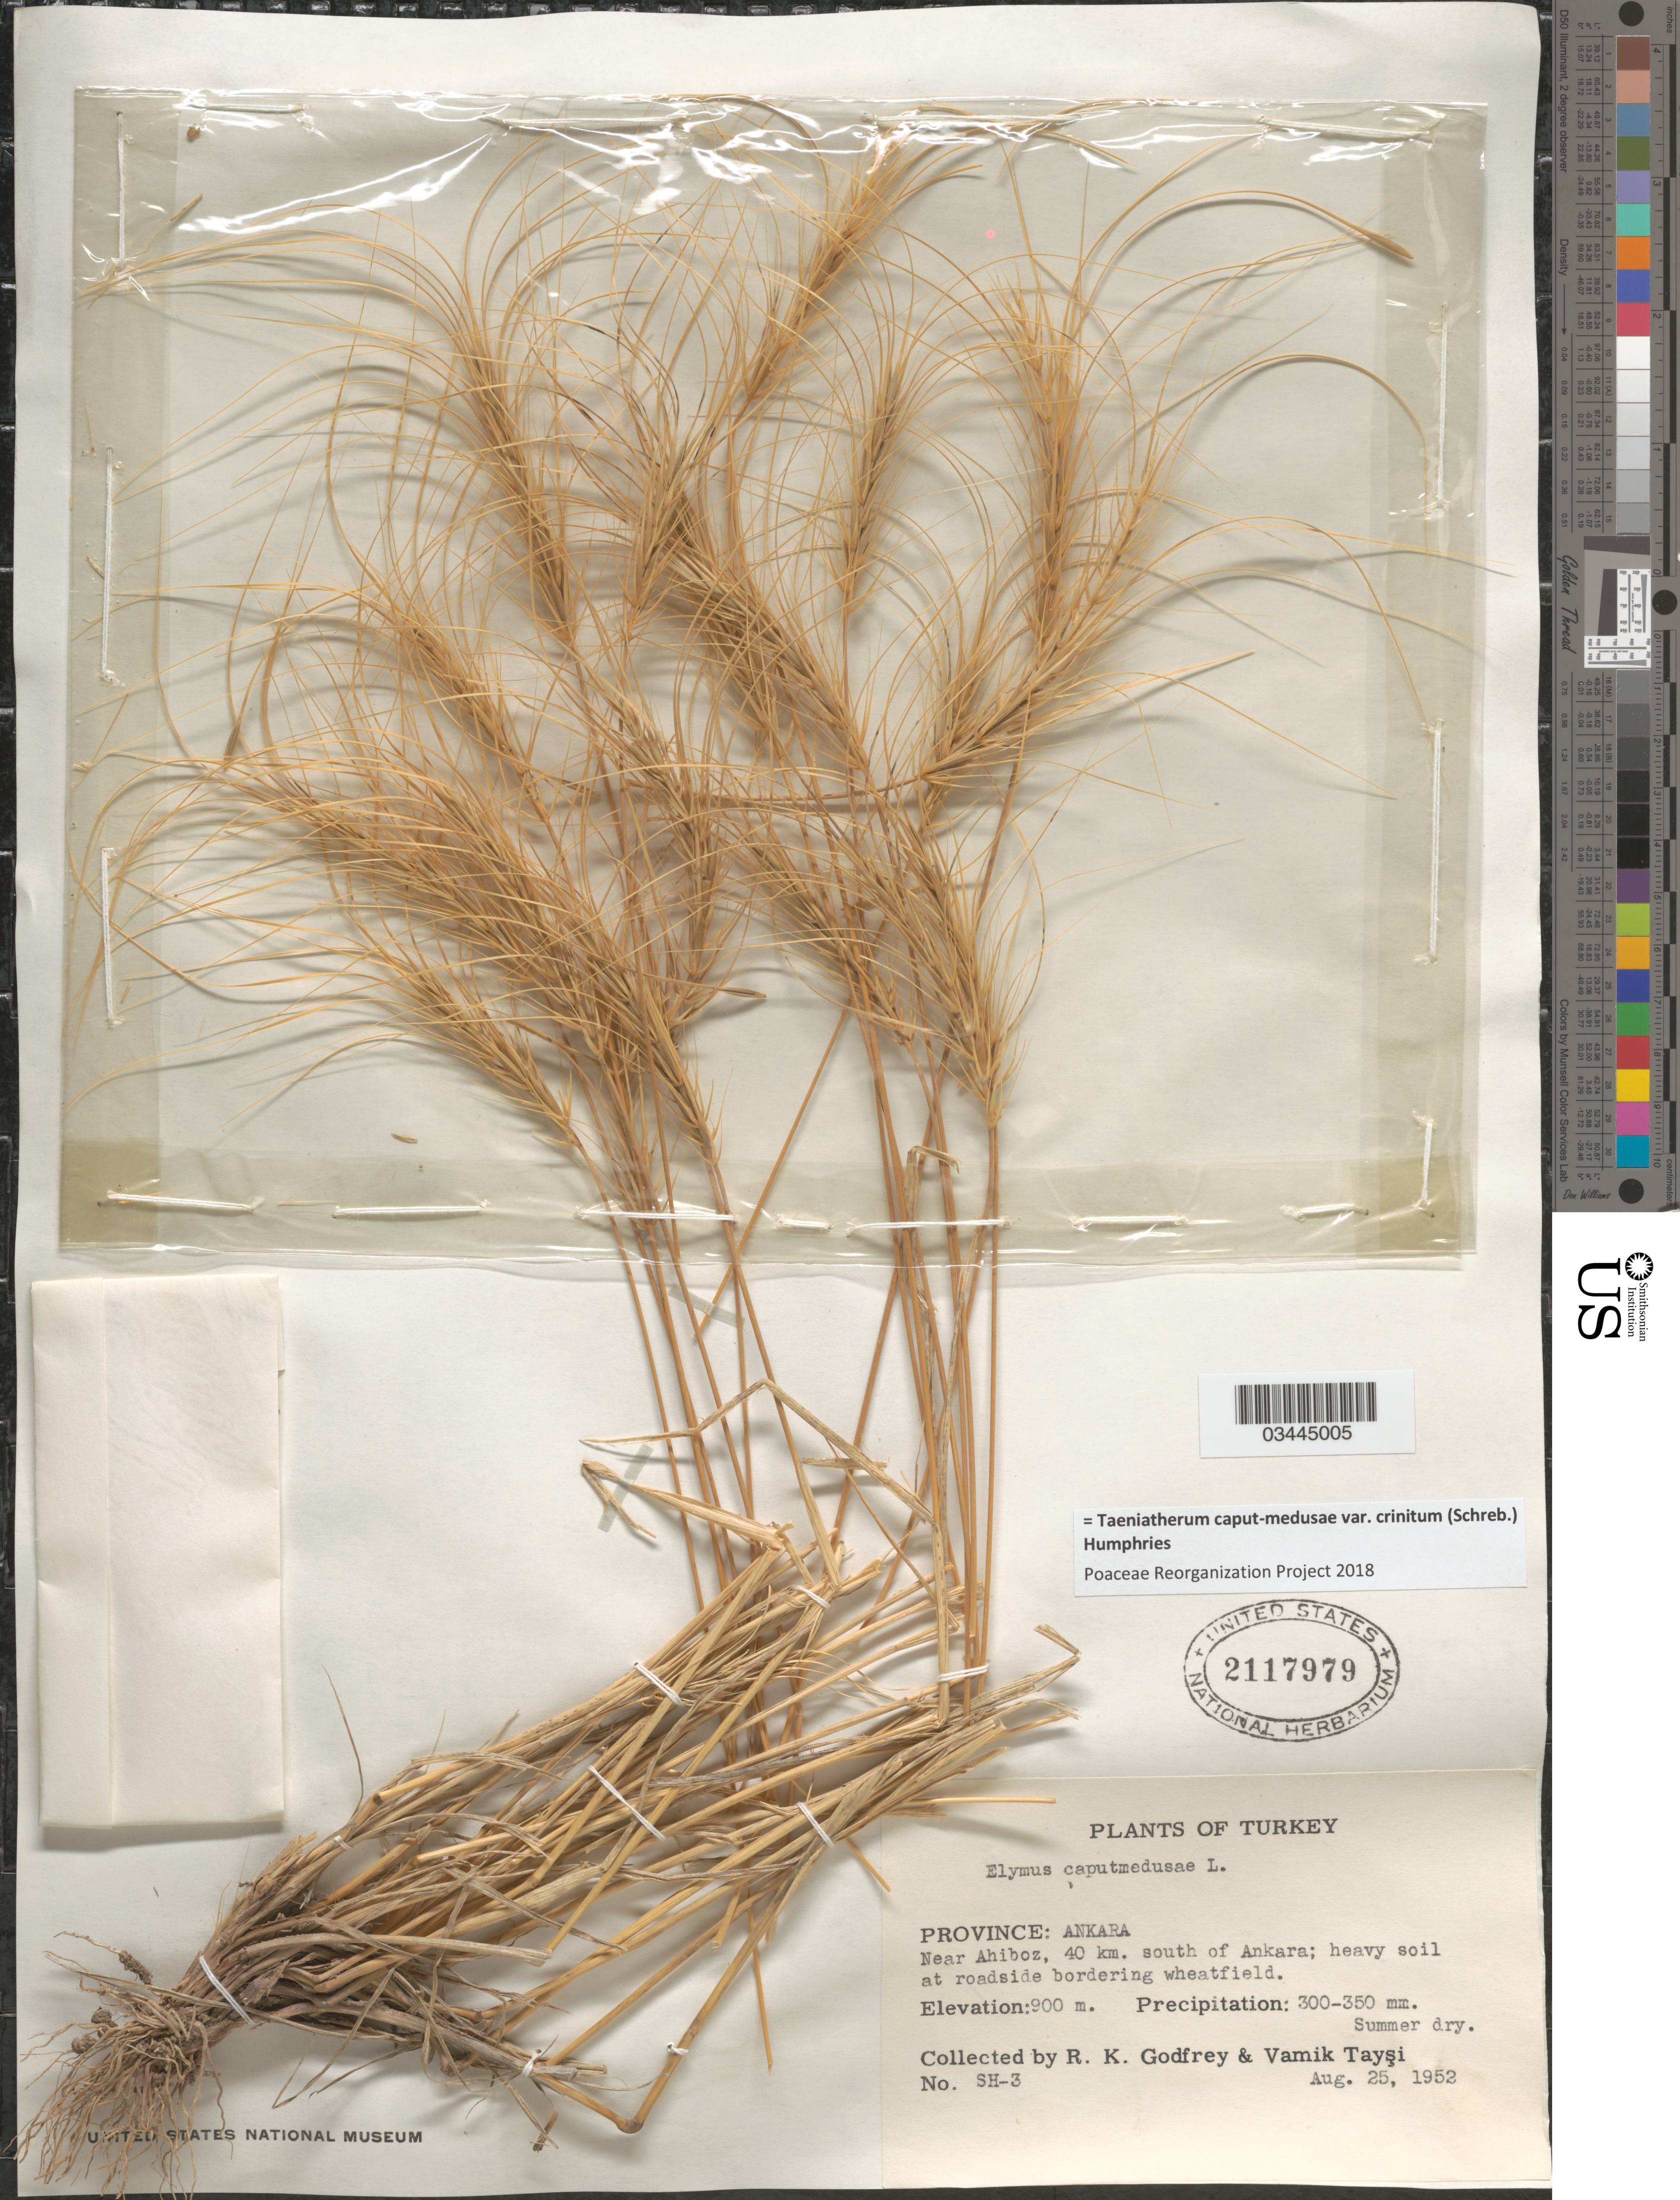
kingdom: Plantae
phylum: Tracheophyta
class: Liliopsida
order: Poales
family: Poaceae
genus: Taeniatherum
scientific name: Taeniatherum caput-medusae var. crinitum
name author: (Schreb.) Humphries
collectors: R. K. Godfrey & V. Taysi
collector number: SH-3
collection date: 1952-08-25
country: Turkey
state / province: Ankara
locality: Near Ahiboz, 40 km. south of Ankara; heavy soil at roadside bordering wheatfield.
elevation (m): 900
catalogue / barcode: US 2117979